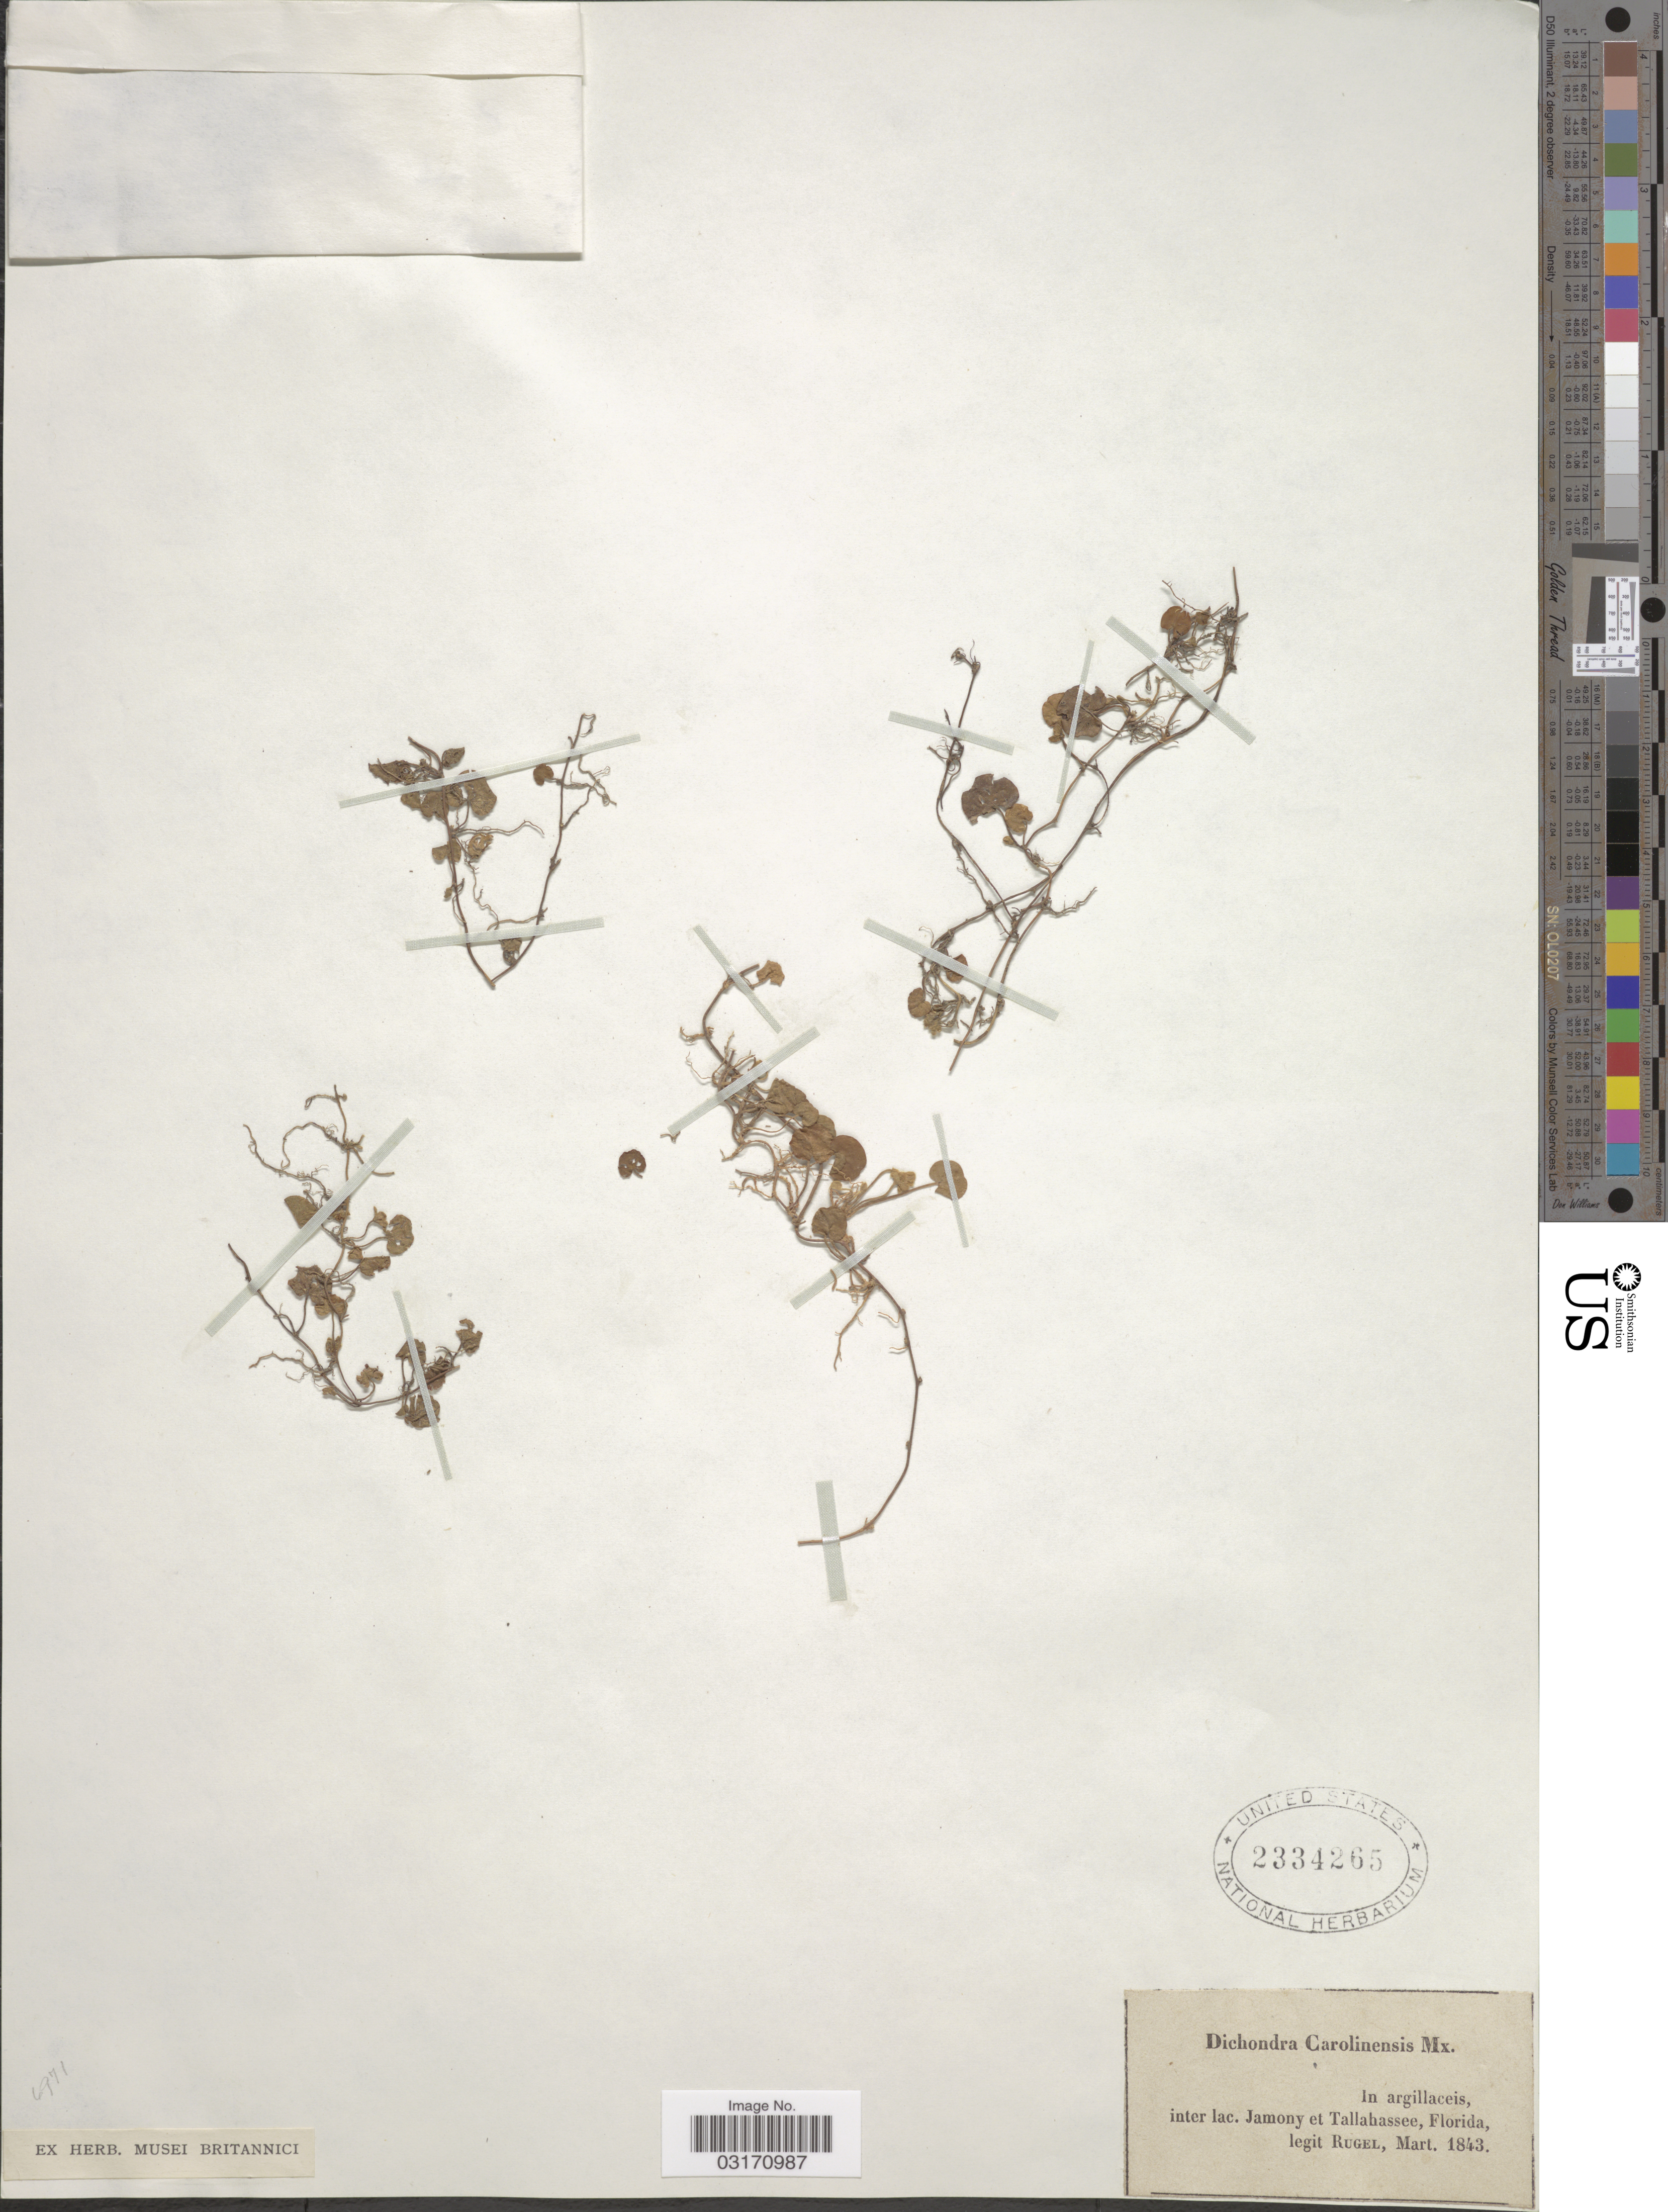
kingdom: Plantae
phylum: Tracheophyta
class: Magnoliopsida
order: Solanales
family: Convolvulaceae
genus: Dichondra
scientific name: Dichondra carolinensis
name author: Michx.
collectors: Rugel, --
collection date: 1843-03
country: United States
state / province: Florida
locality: Inter lac. Jamony et Tallahassee.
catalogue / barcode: US 2334265